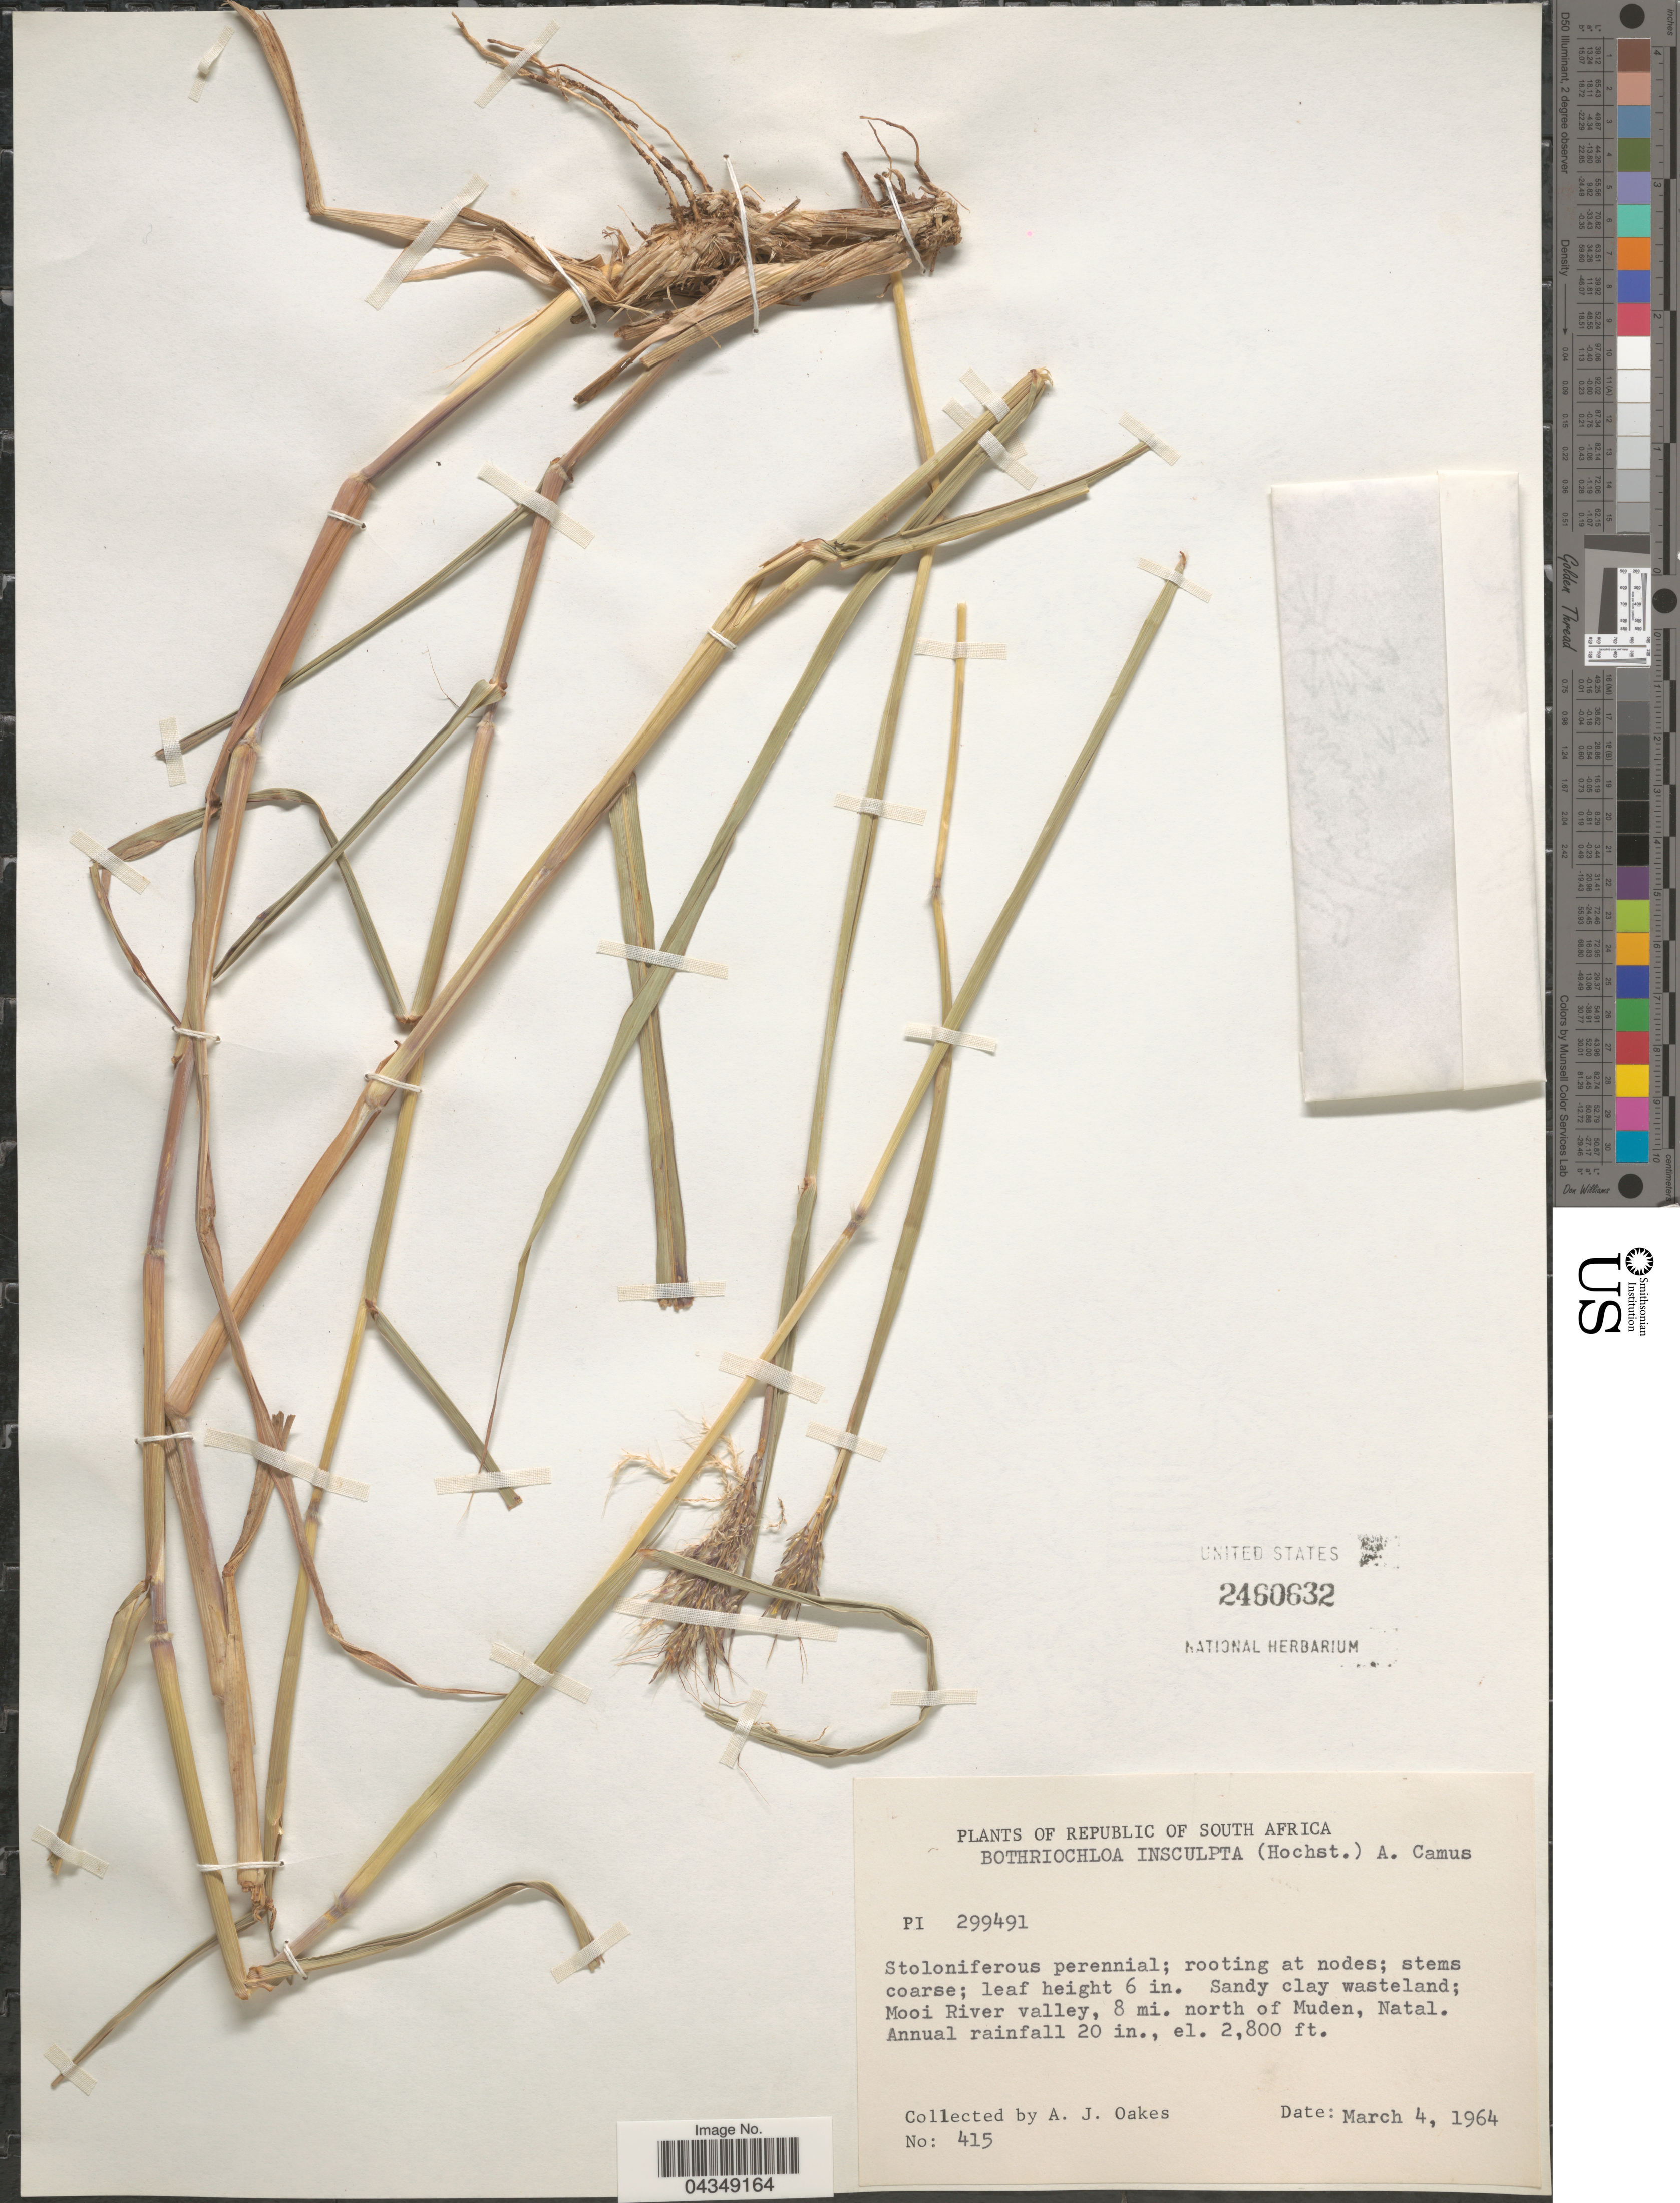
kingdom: Plantae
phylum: Tracheophyta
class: Liliopsida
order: Poales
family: Poaceae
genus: Bothriochloa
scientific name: Bothriochloa insculpta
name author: (Hochst. ex A. Rich.) A. Camus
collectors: A. Oakes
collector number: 415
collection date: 1964-03-04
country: South Africa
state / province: KwaZulu-Natal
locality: Mooi River valley, 8 mi. north of Muden, Natal.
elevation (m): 853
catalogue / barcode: US 2460632